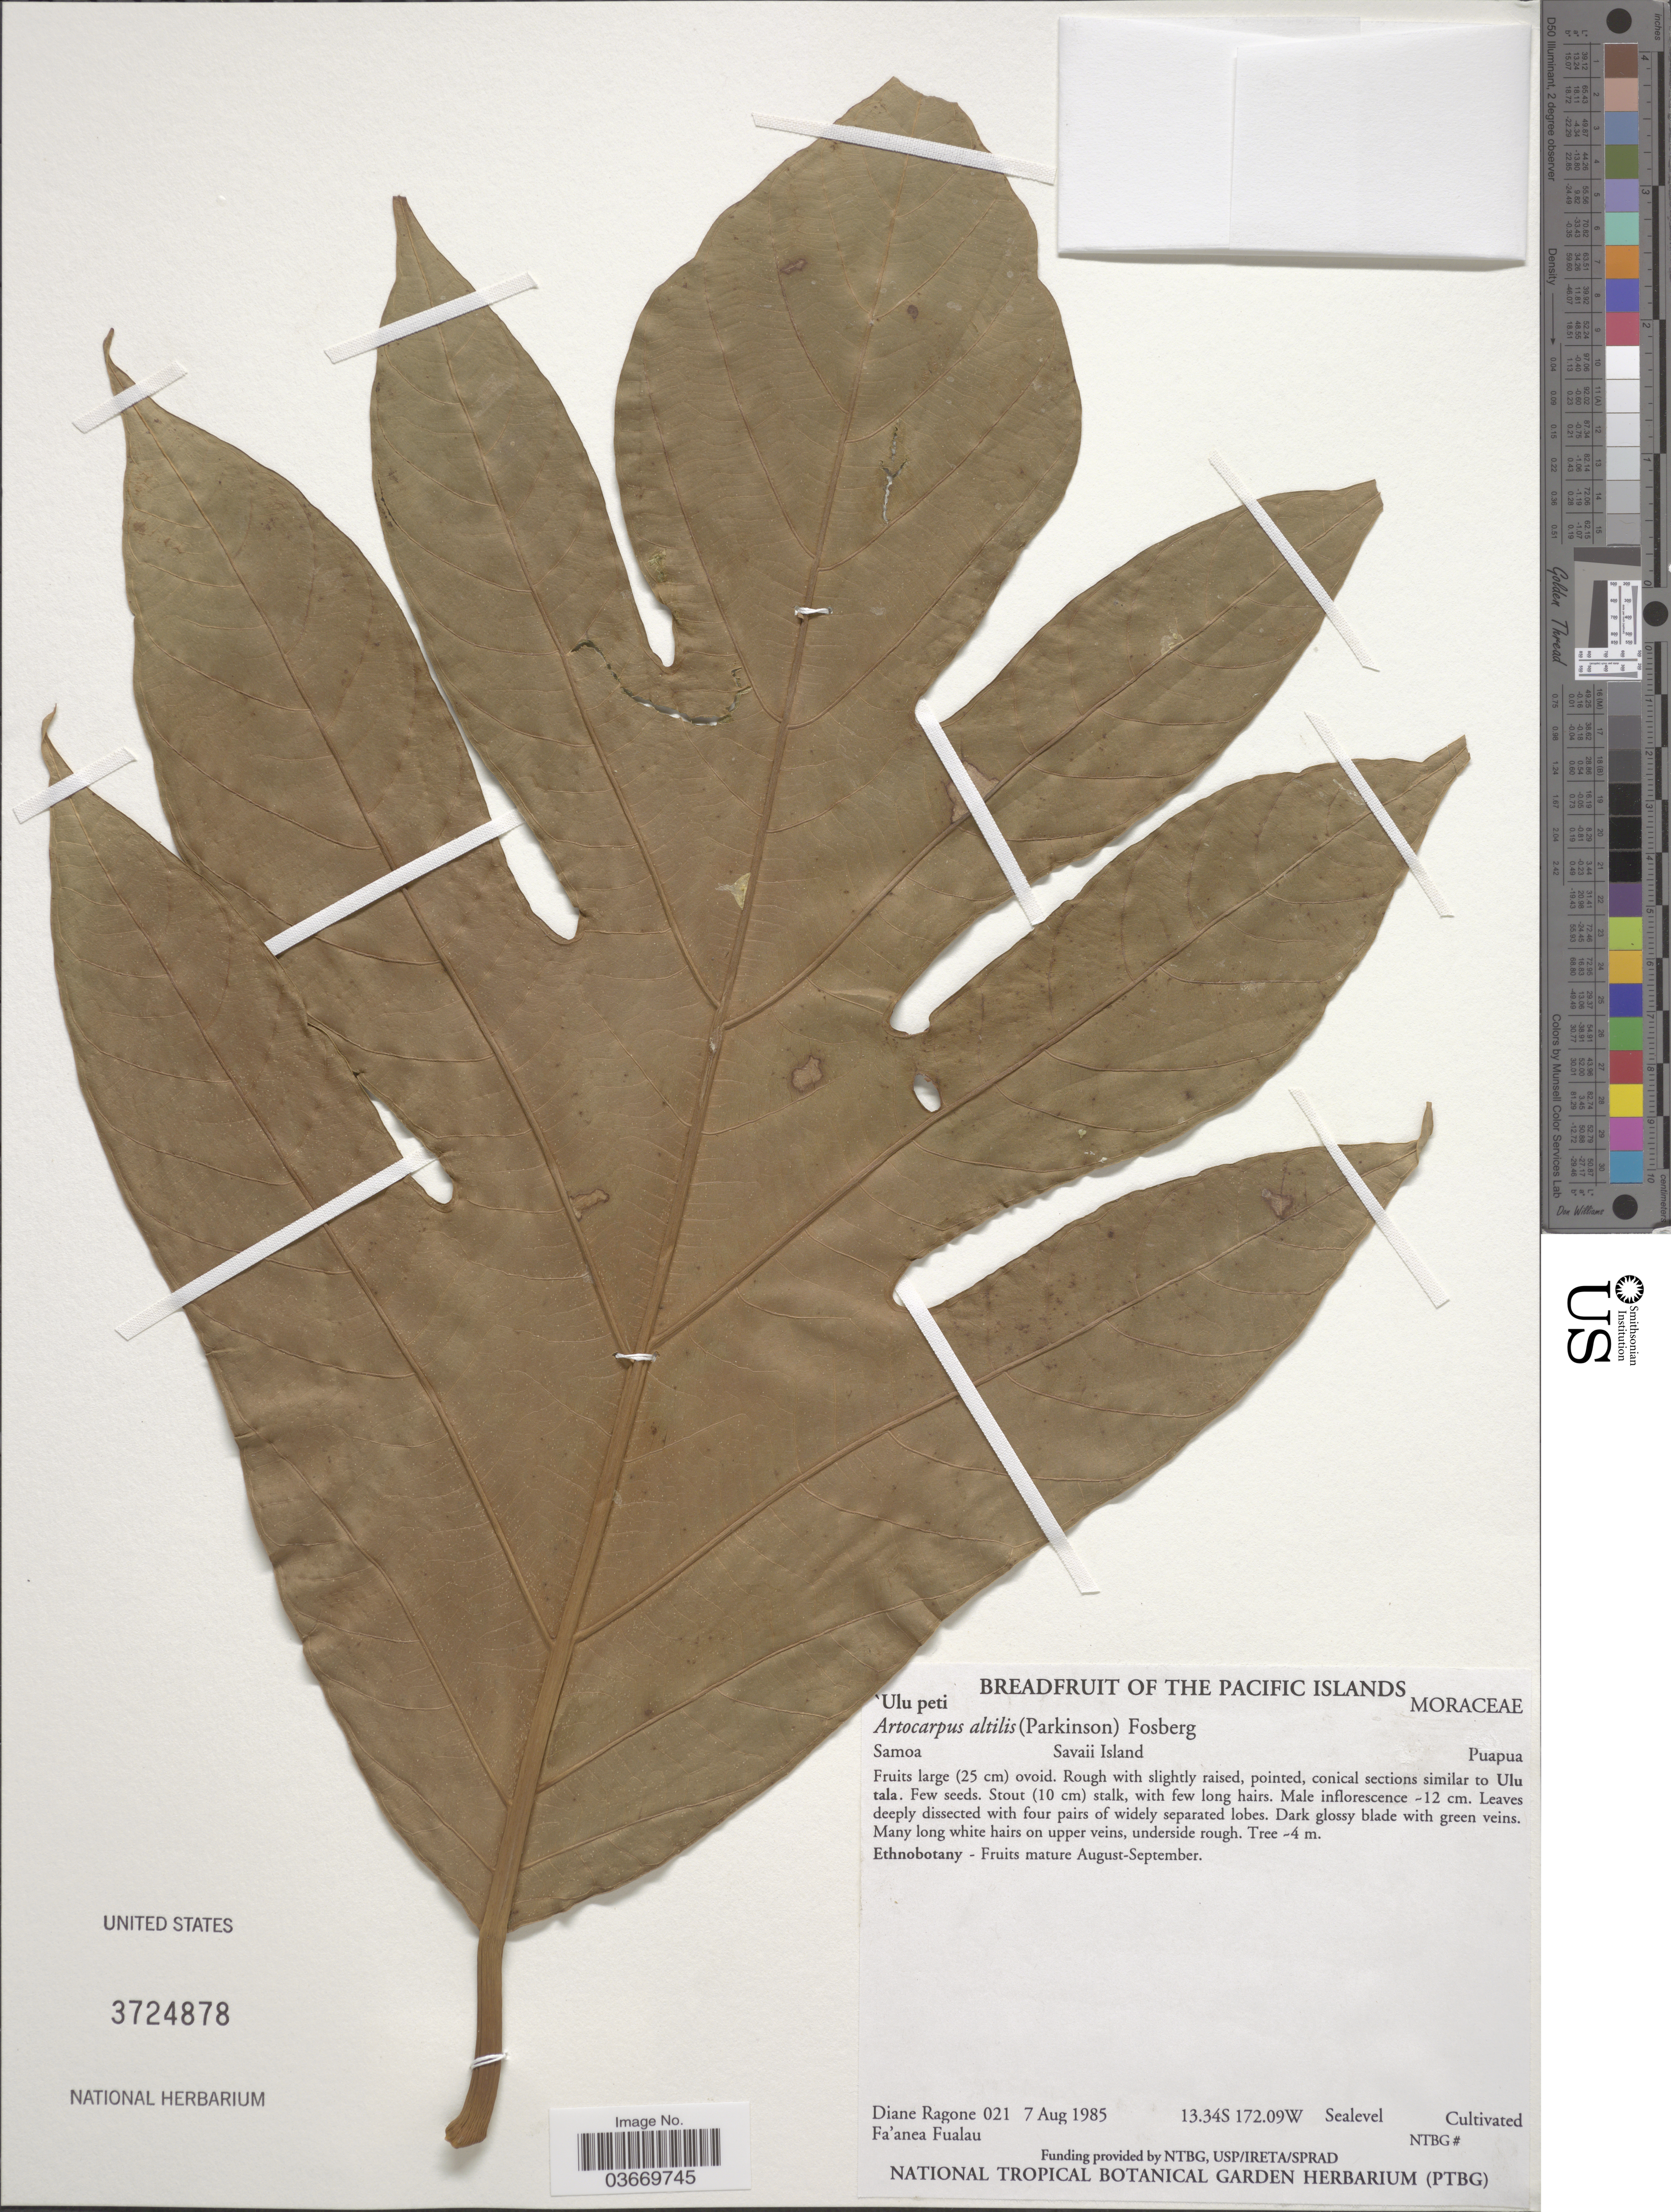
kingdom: Plantae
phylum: Tracheophyta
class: Magnoliopsida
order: Rosales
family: Moraceae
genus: Artocarpus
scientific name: Artocarpus altilis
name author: (Parkinson) Fosberg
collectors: D. Ragone & F. Fualau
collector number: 021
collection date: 1985-08-07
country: Samoa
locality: Samoa. Savaii Island. Puapua.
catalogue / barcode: US 3724878